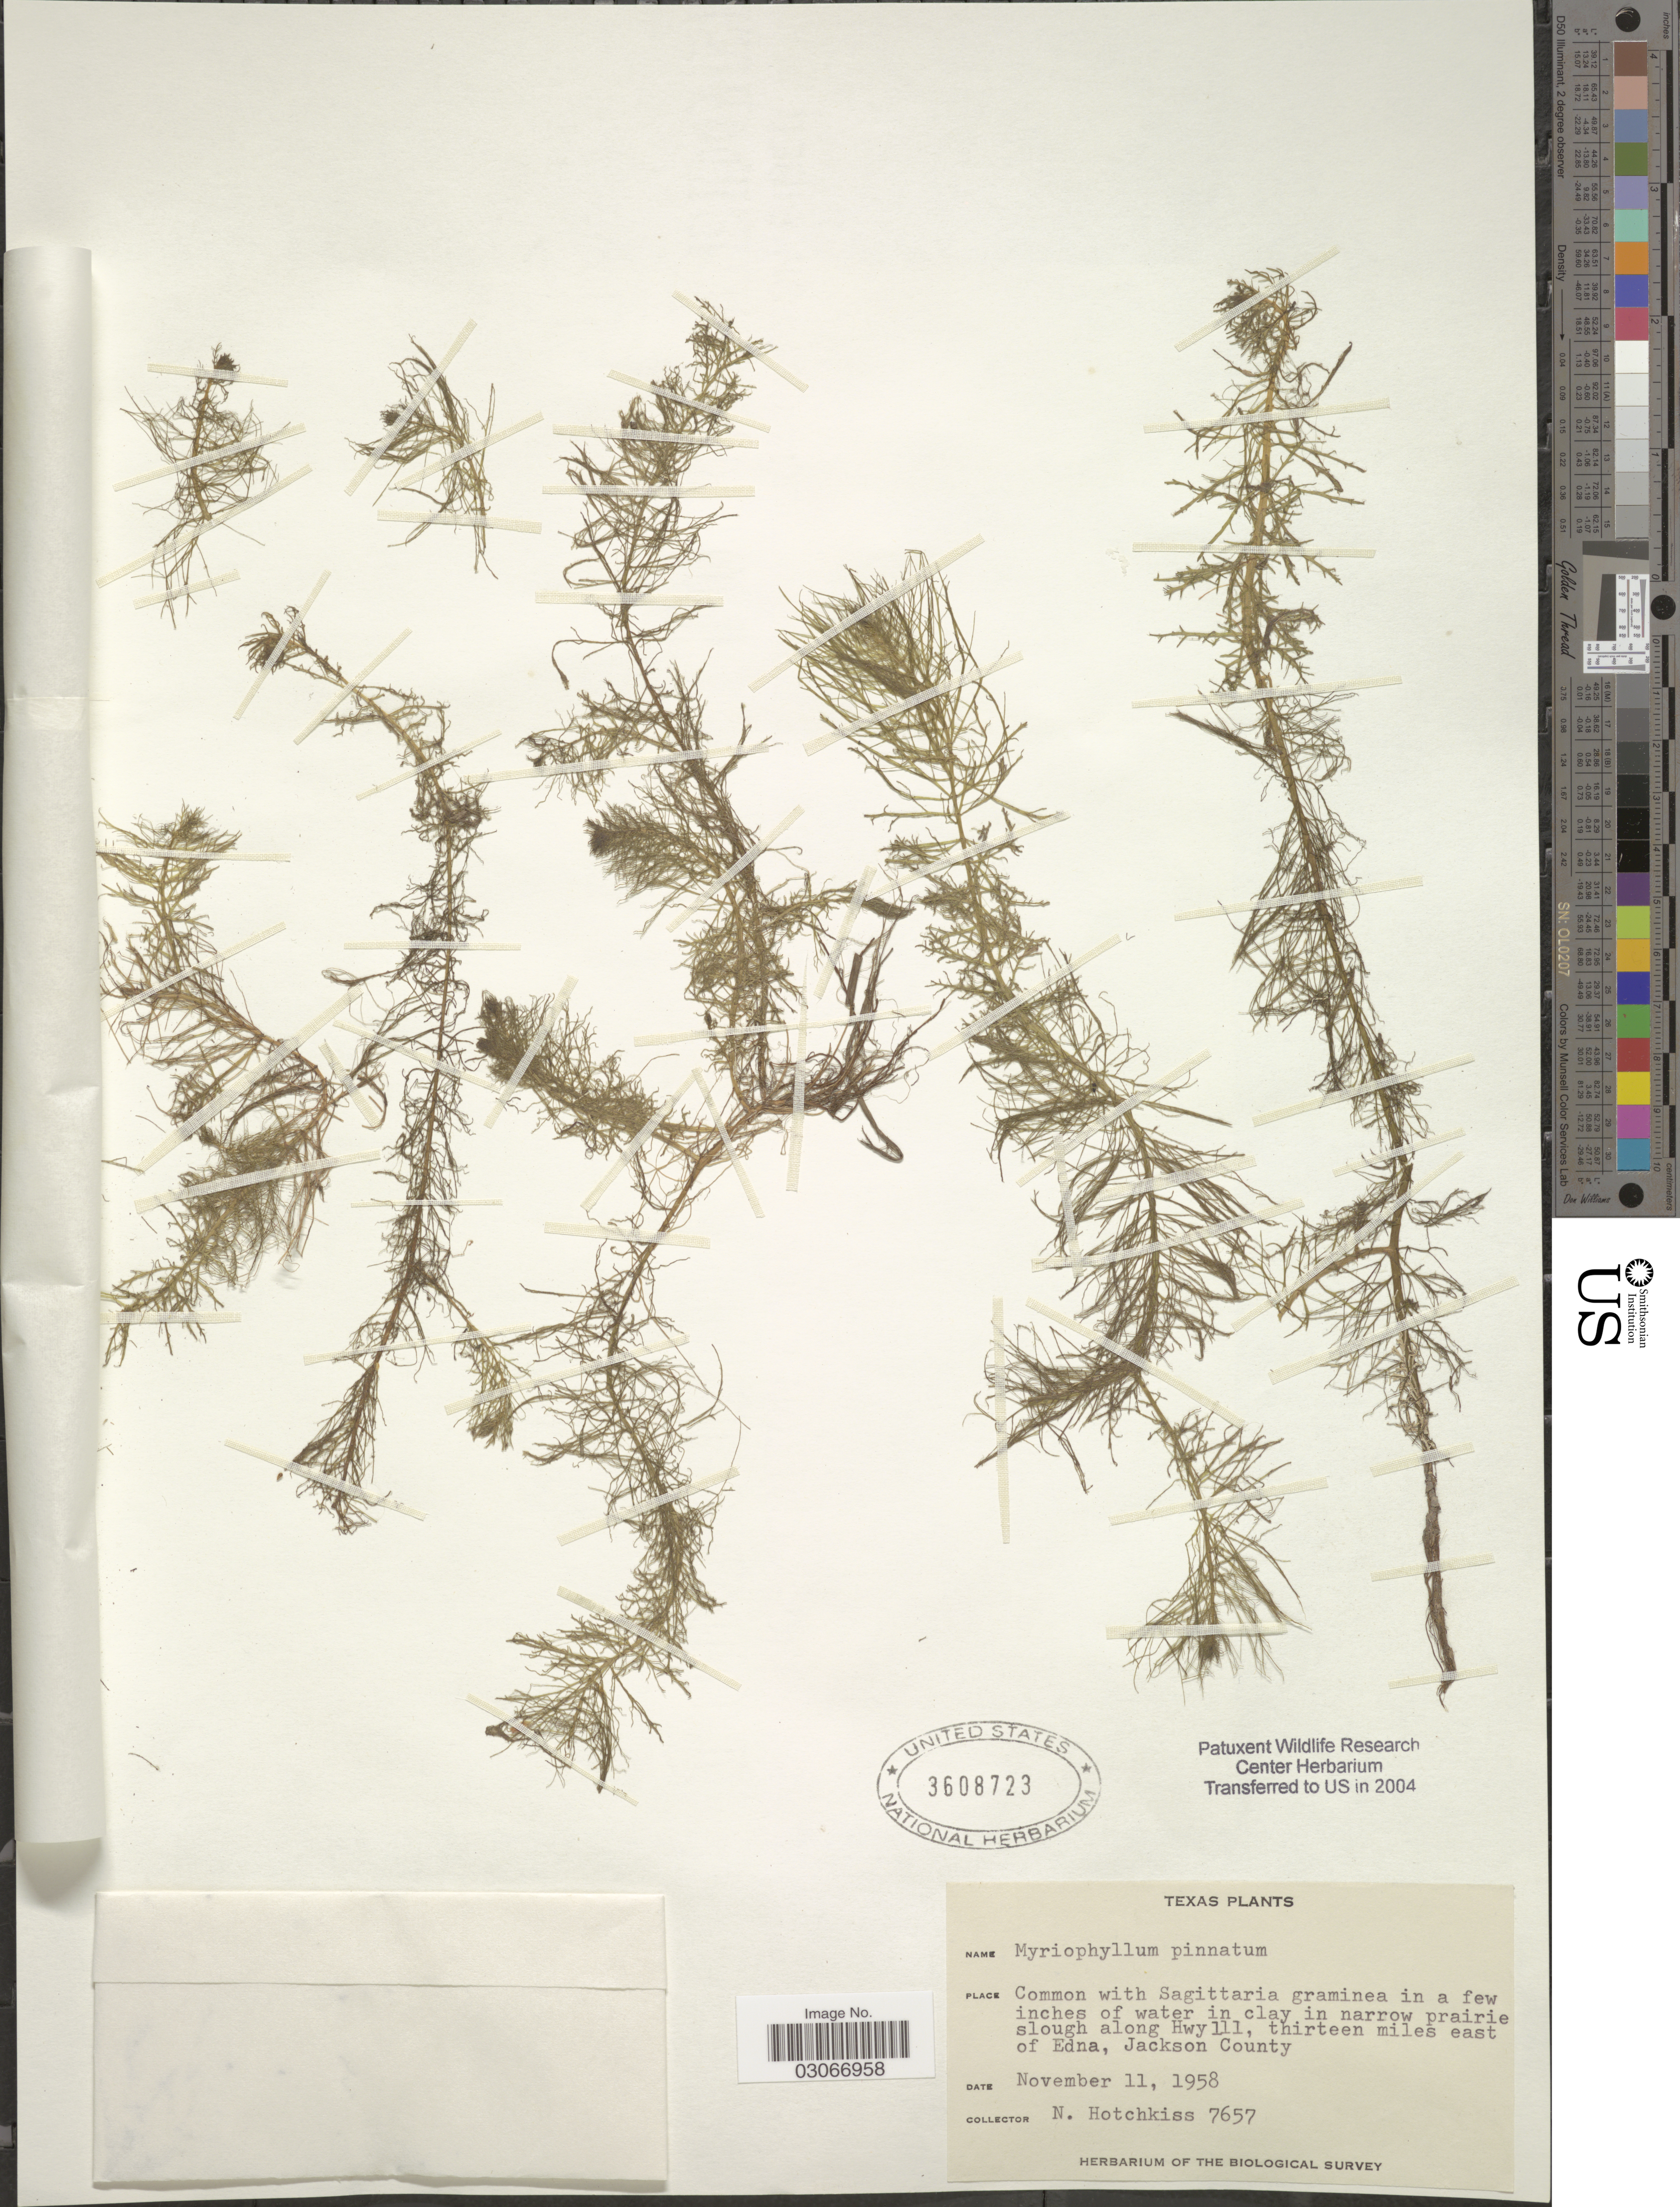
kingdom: Plantae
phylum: Tracheophyta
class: Magnoliopsida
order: Saxifragales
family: Haloragaceae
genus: Myriophyllum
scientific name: Myriophyllum pinnatum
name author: (Walter) Britton, Stearns & Poggenb.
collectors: N. Hotchkiss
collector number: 7657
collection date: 1958-11-11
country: United States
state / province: Texas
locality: Prairie slough along Hwy 111, thirteen miles east of Edna, Jackson County.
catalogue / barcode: US 3608723